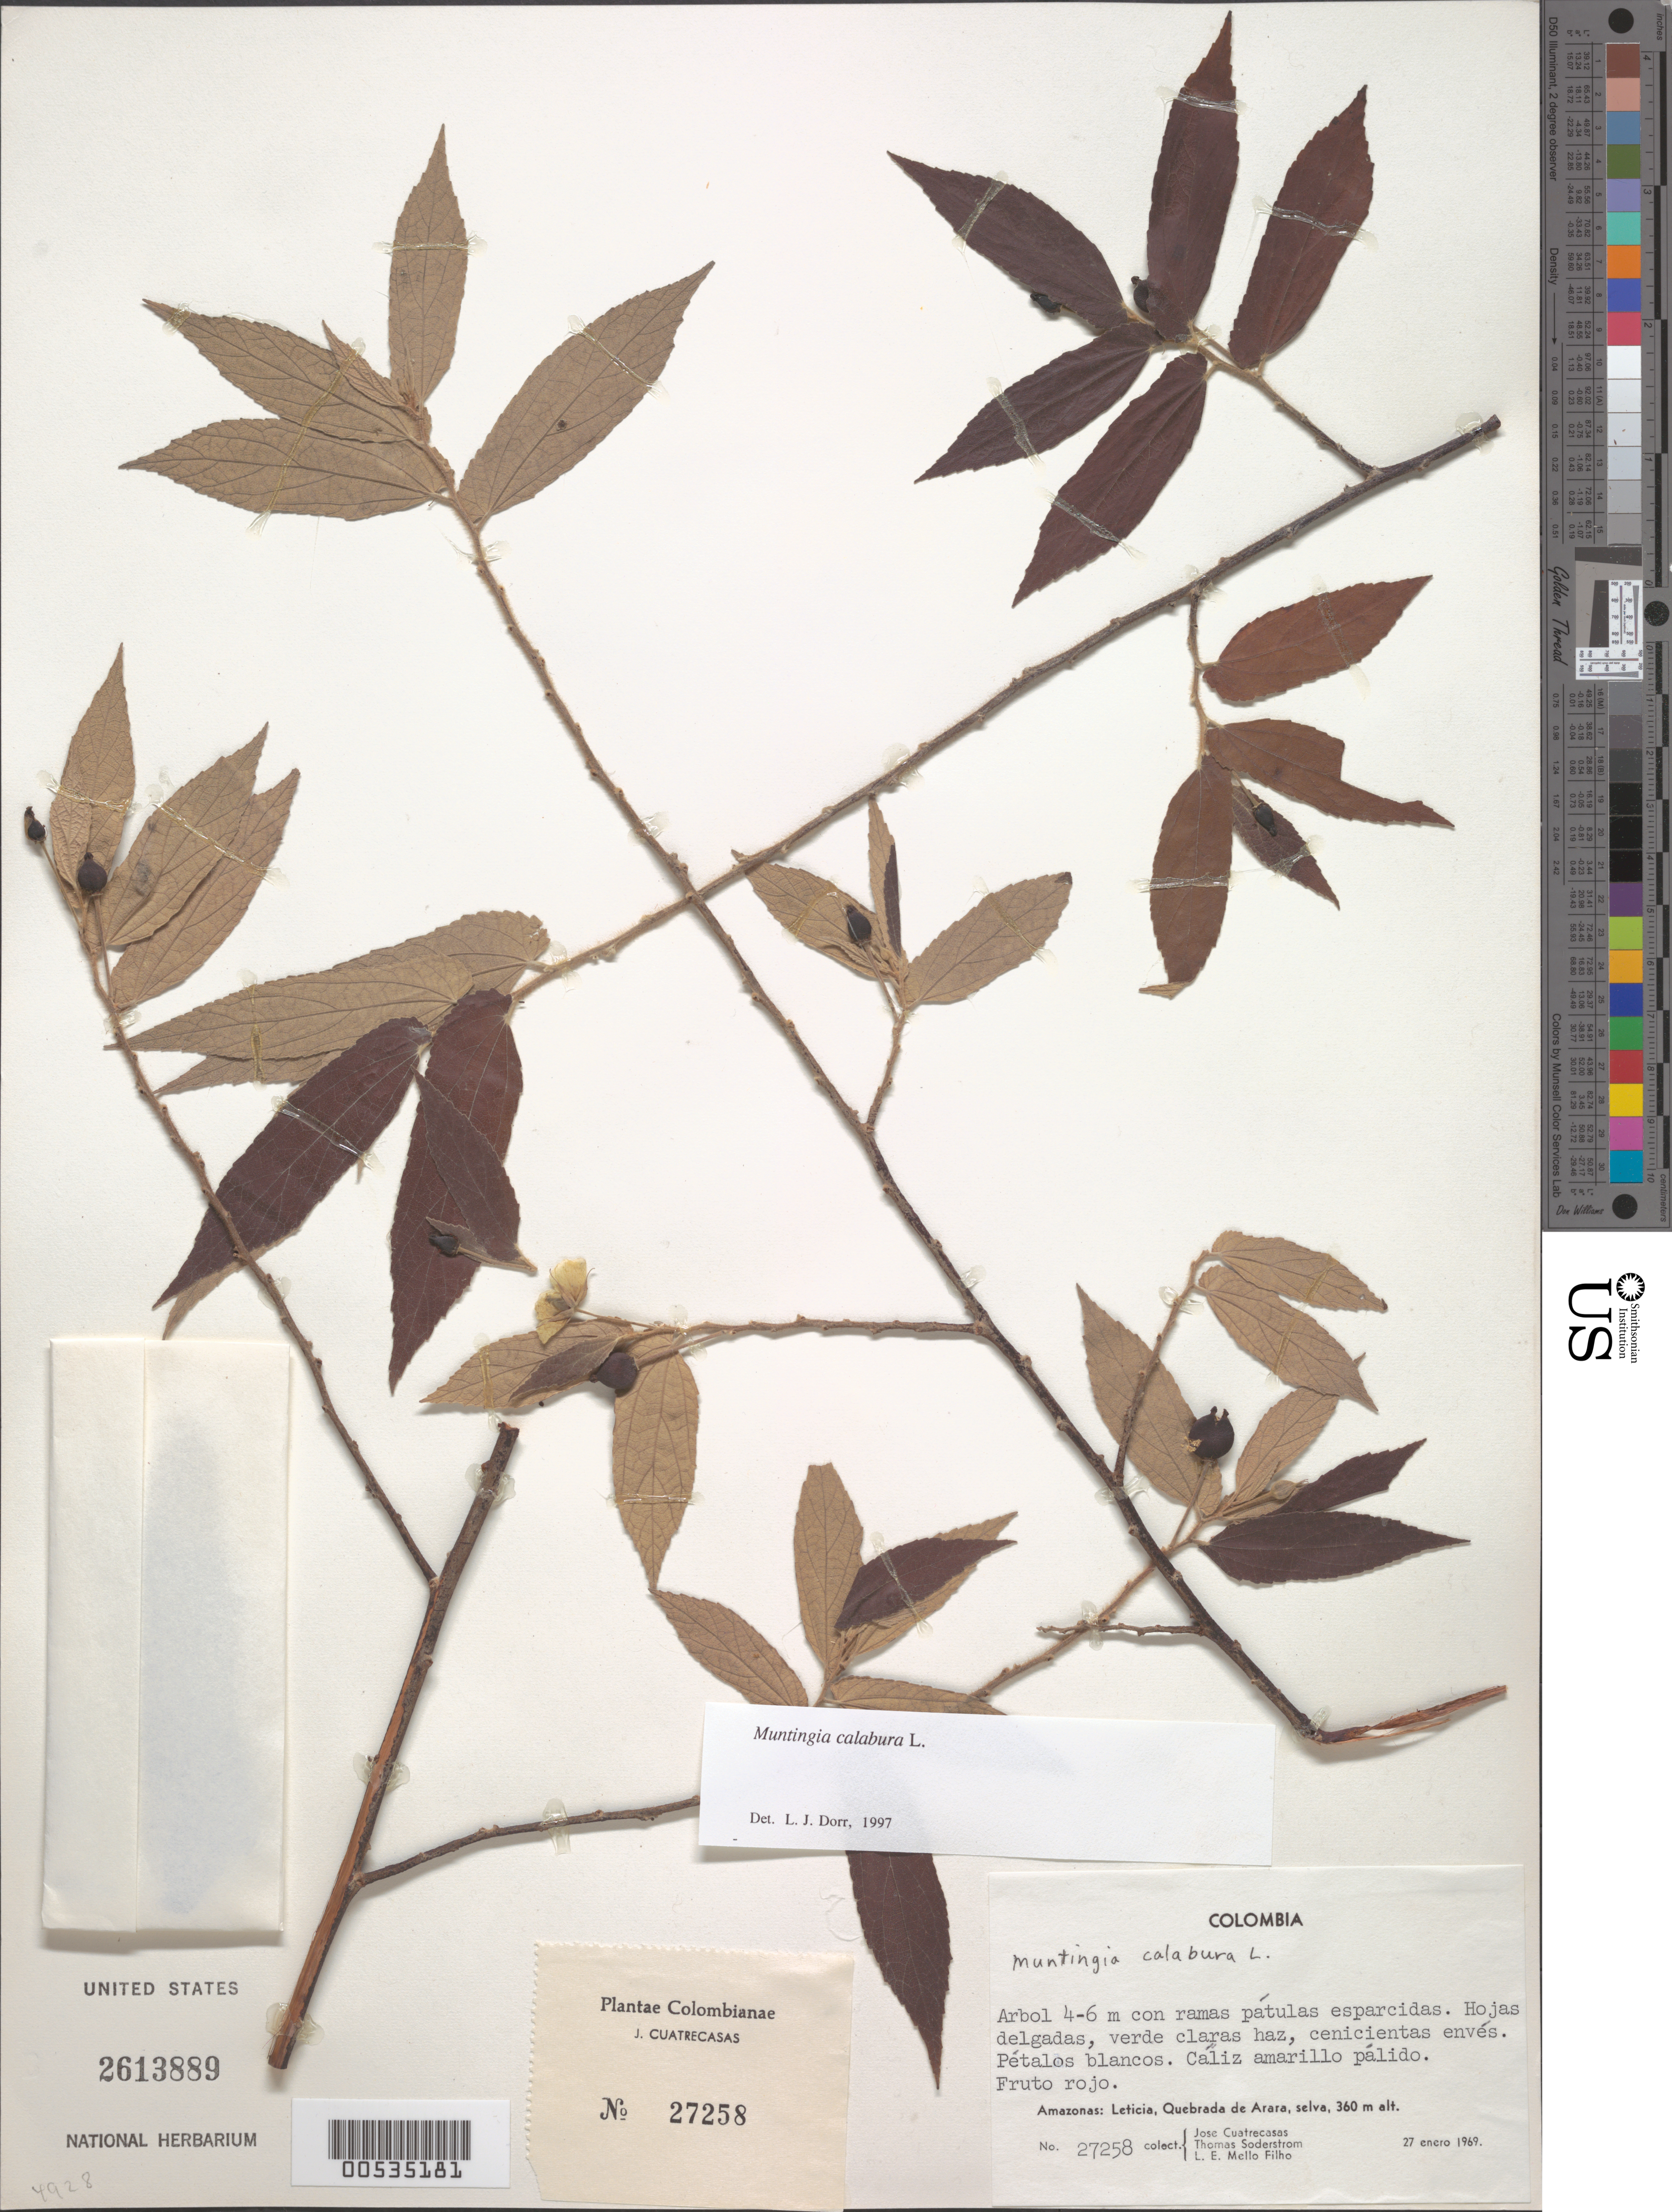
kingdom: Plantae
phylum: Tracheophyta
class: Magnoliopsida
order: Malvales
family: Muntingiaceae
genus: Muntingia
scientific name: Muntingia calabura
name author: L.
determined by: Dorr, L. J., (BOT), Smithsonian Institution - National Museum of Natural History (UNITED STATES)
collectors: J. Cuatrecasas, T. R. Soderstrom & L. Emygdio de Mello Filho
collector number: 27258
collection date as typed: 27 Jan 1969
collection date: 1969-01-27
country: Colombia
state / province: Amazônas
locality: Leticia, Quebrada de Arara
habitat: Selva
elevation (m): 360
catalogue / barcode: US 2613889